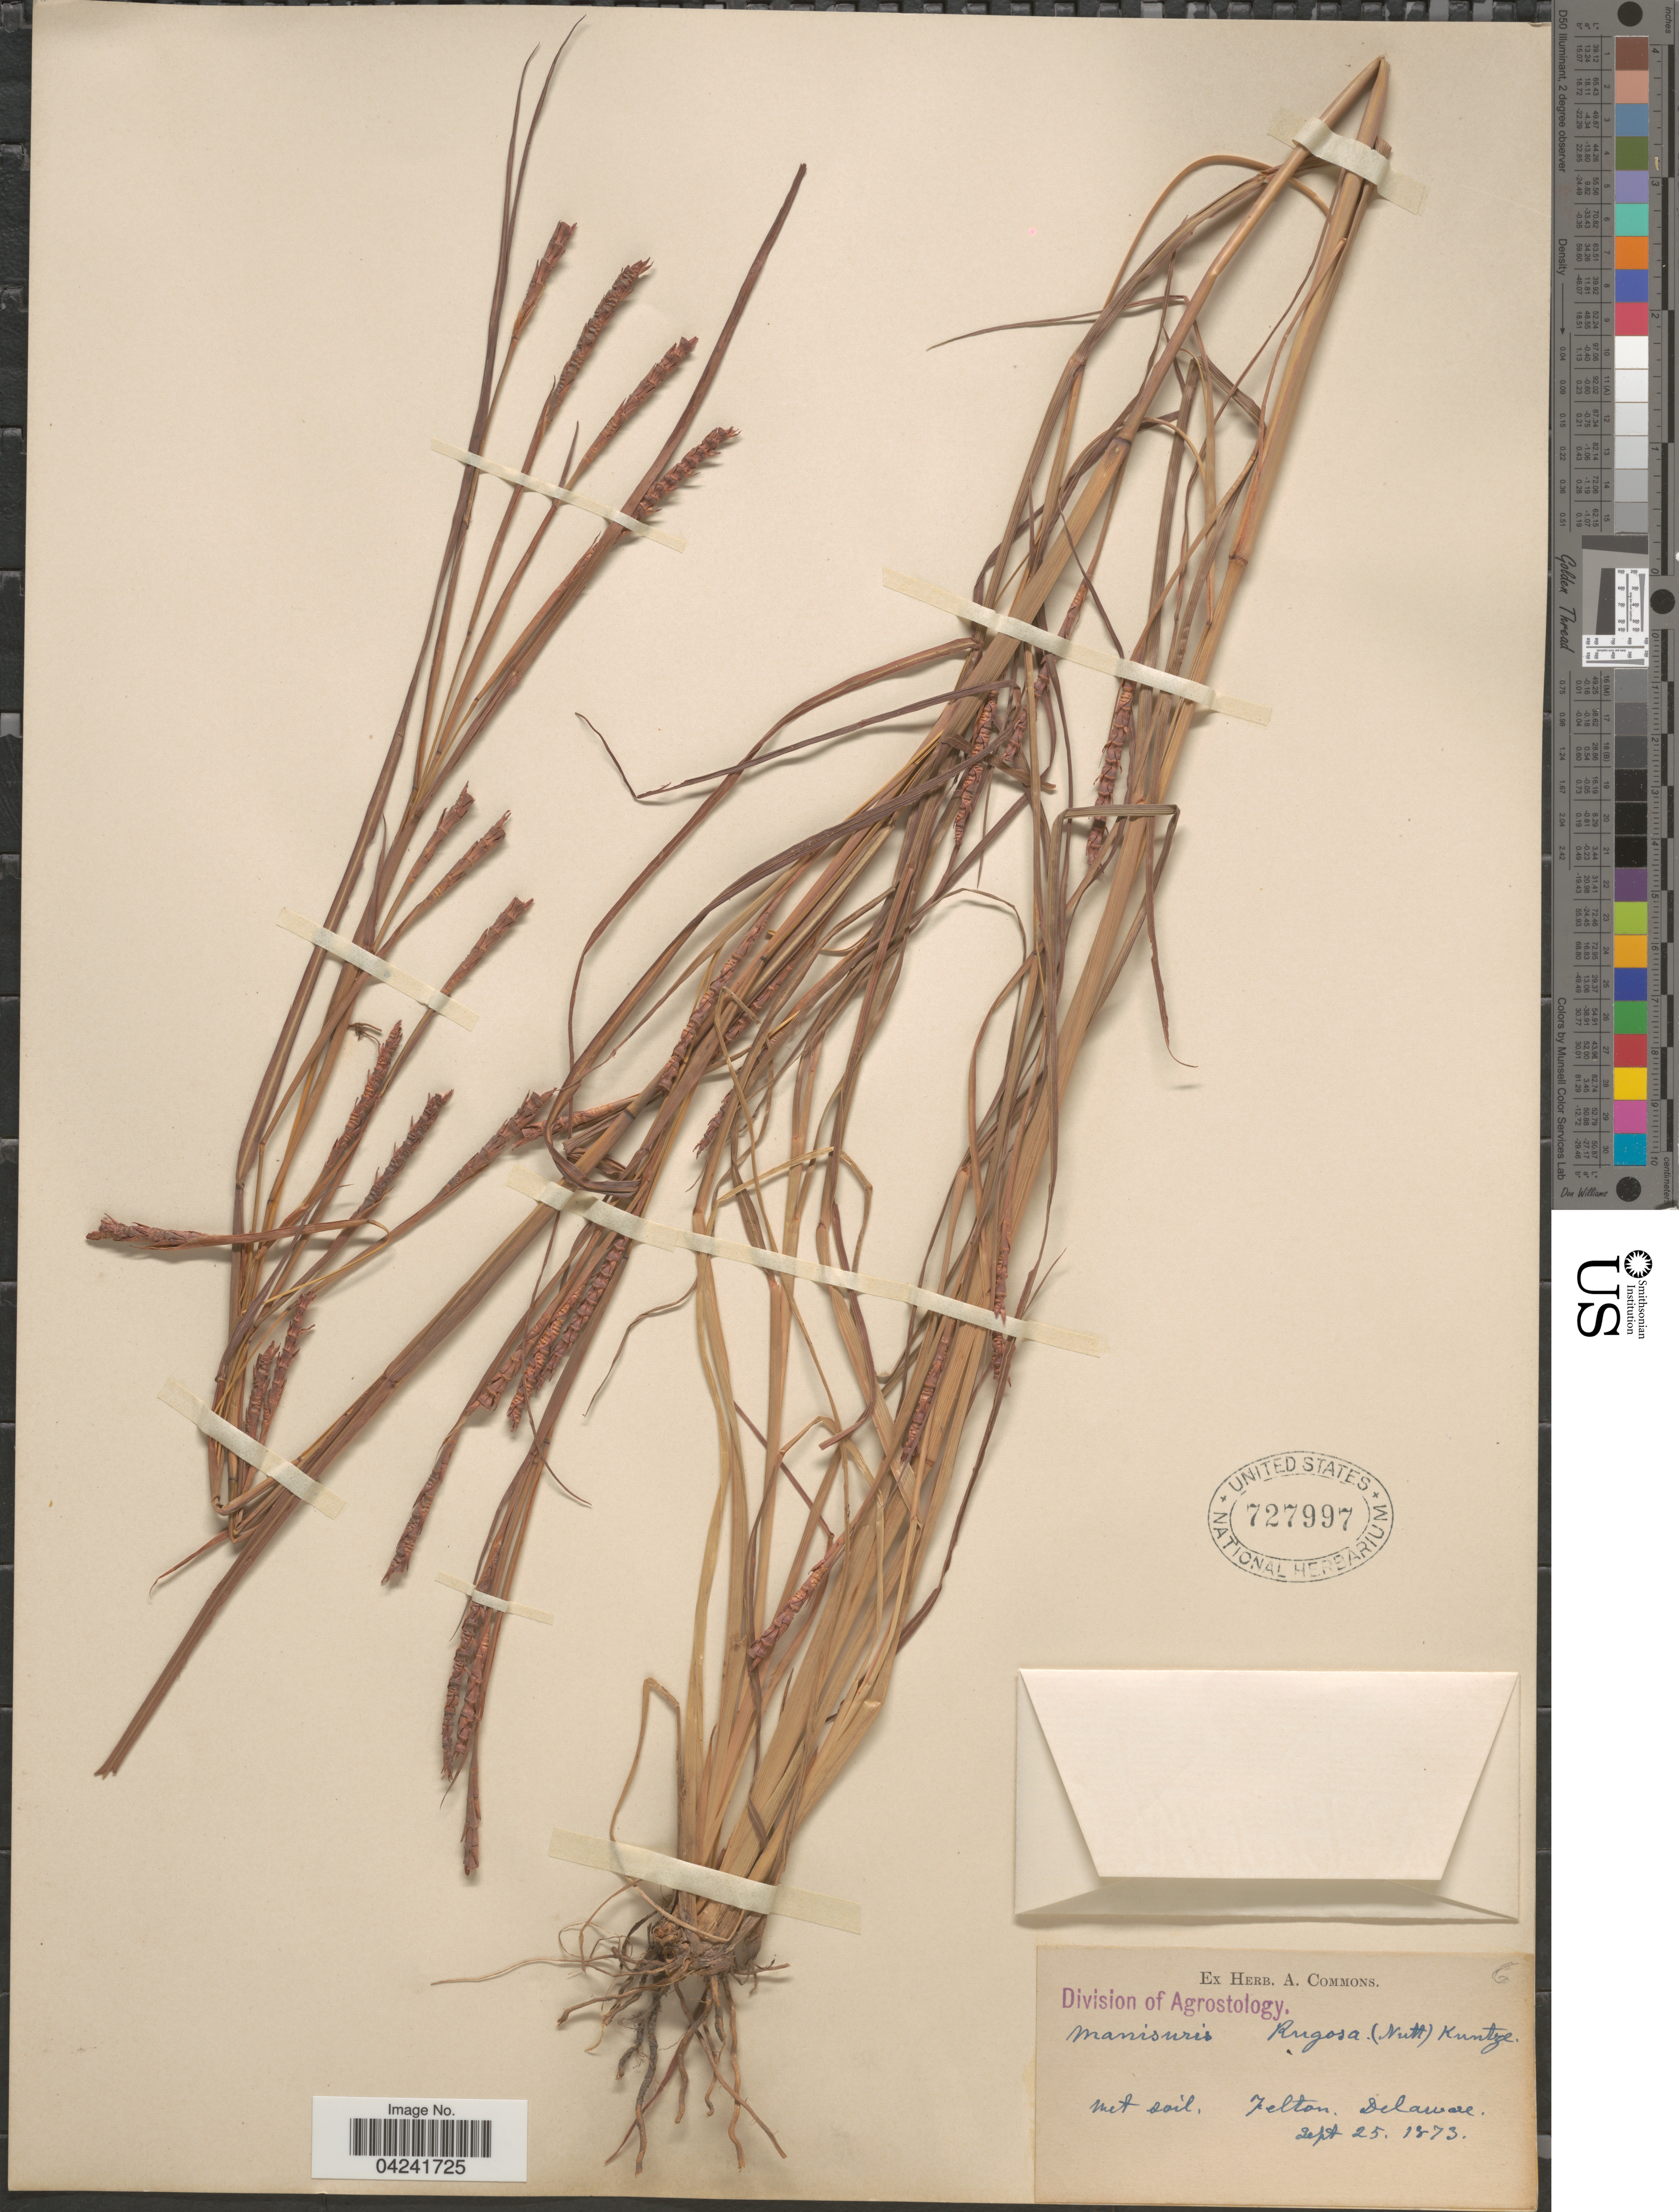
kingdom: Plantae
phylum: Tracheophyta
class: Liliopsida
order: Poales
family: Poaceae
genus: Mnesithea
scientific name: Mnesithea rugosa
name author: (Nutt.) de Koning & Sosef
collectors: ex herb. A. Commons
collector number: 6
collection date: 1873-09-25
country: United States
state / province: Delaware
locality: Felton.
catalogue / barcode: US 727997